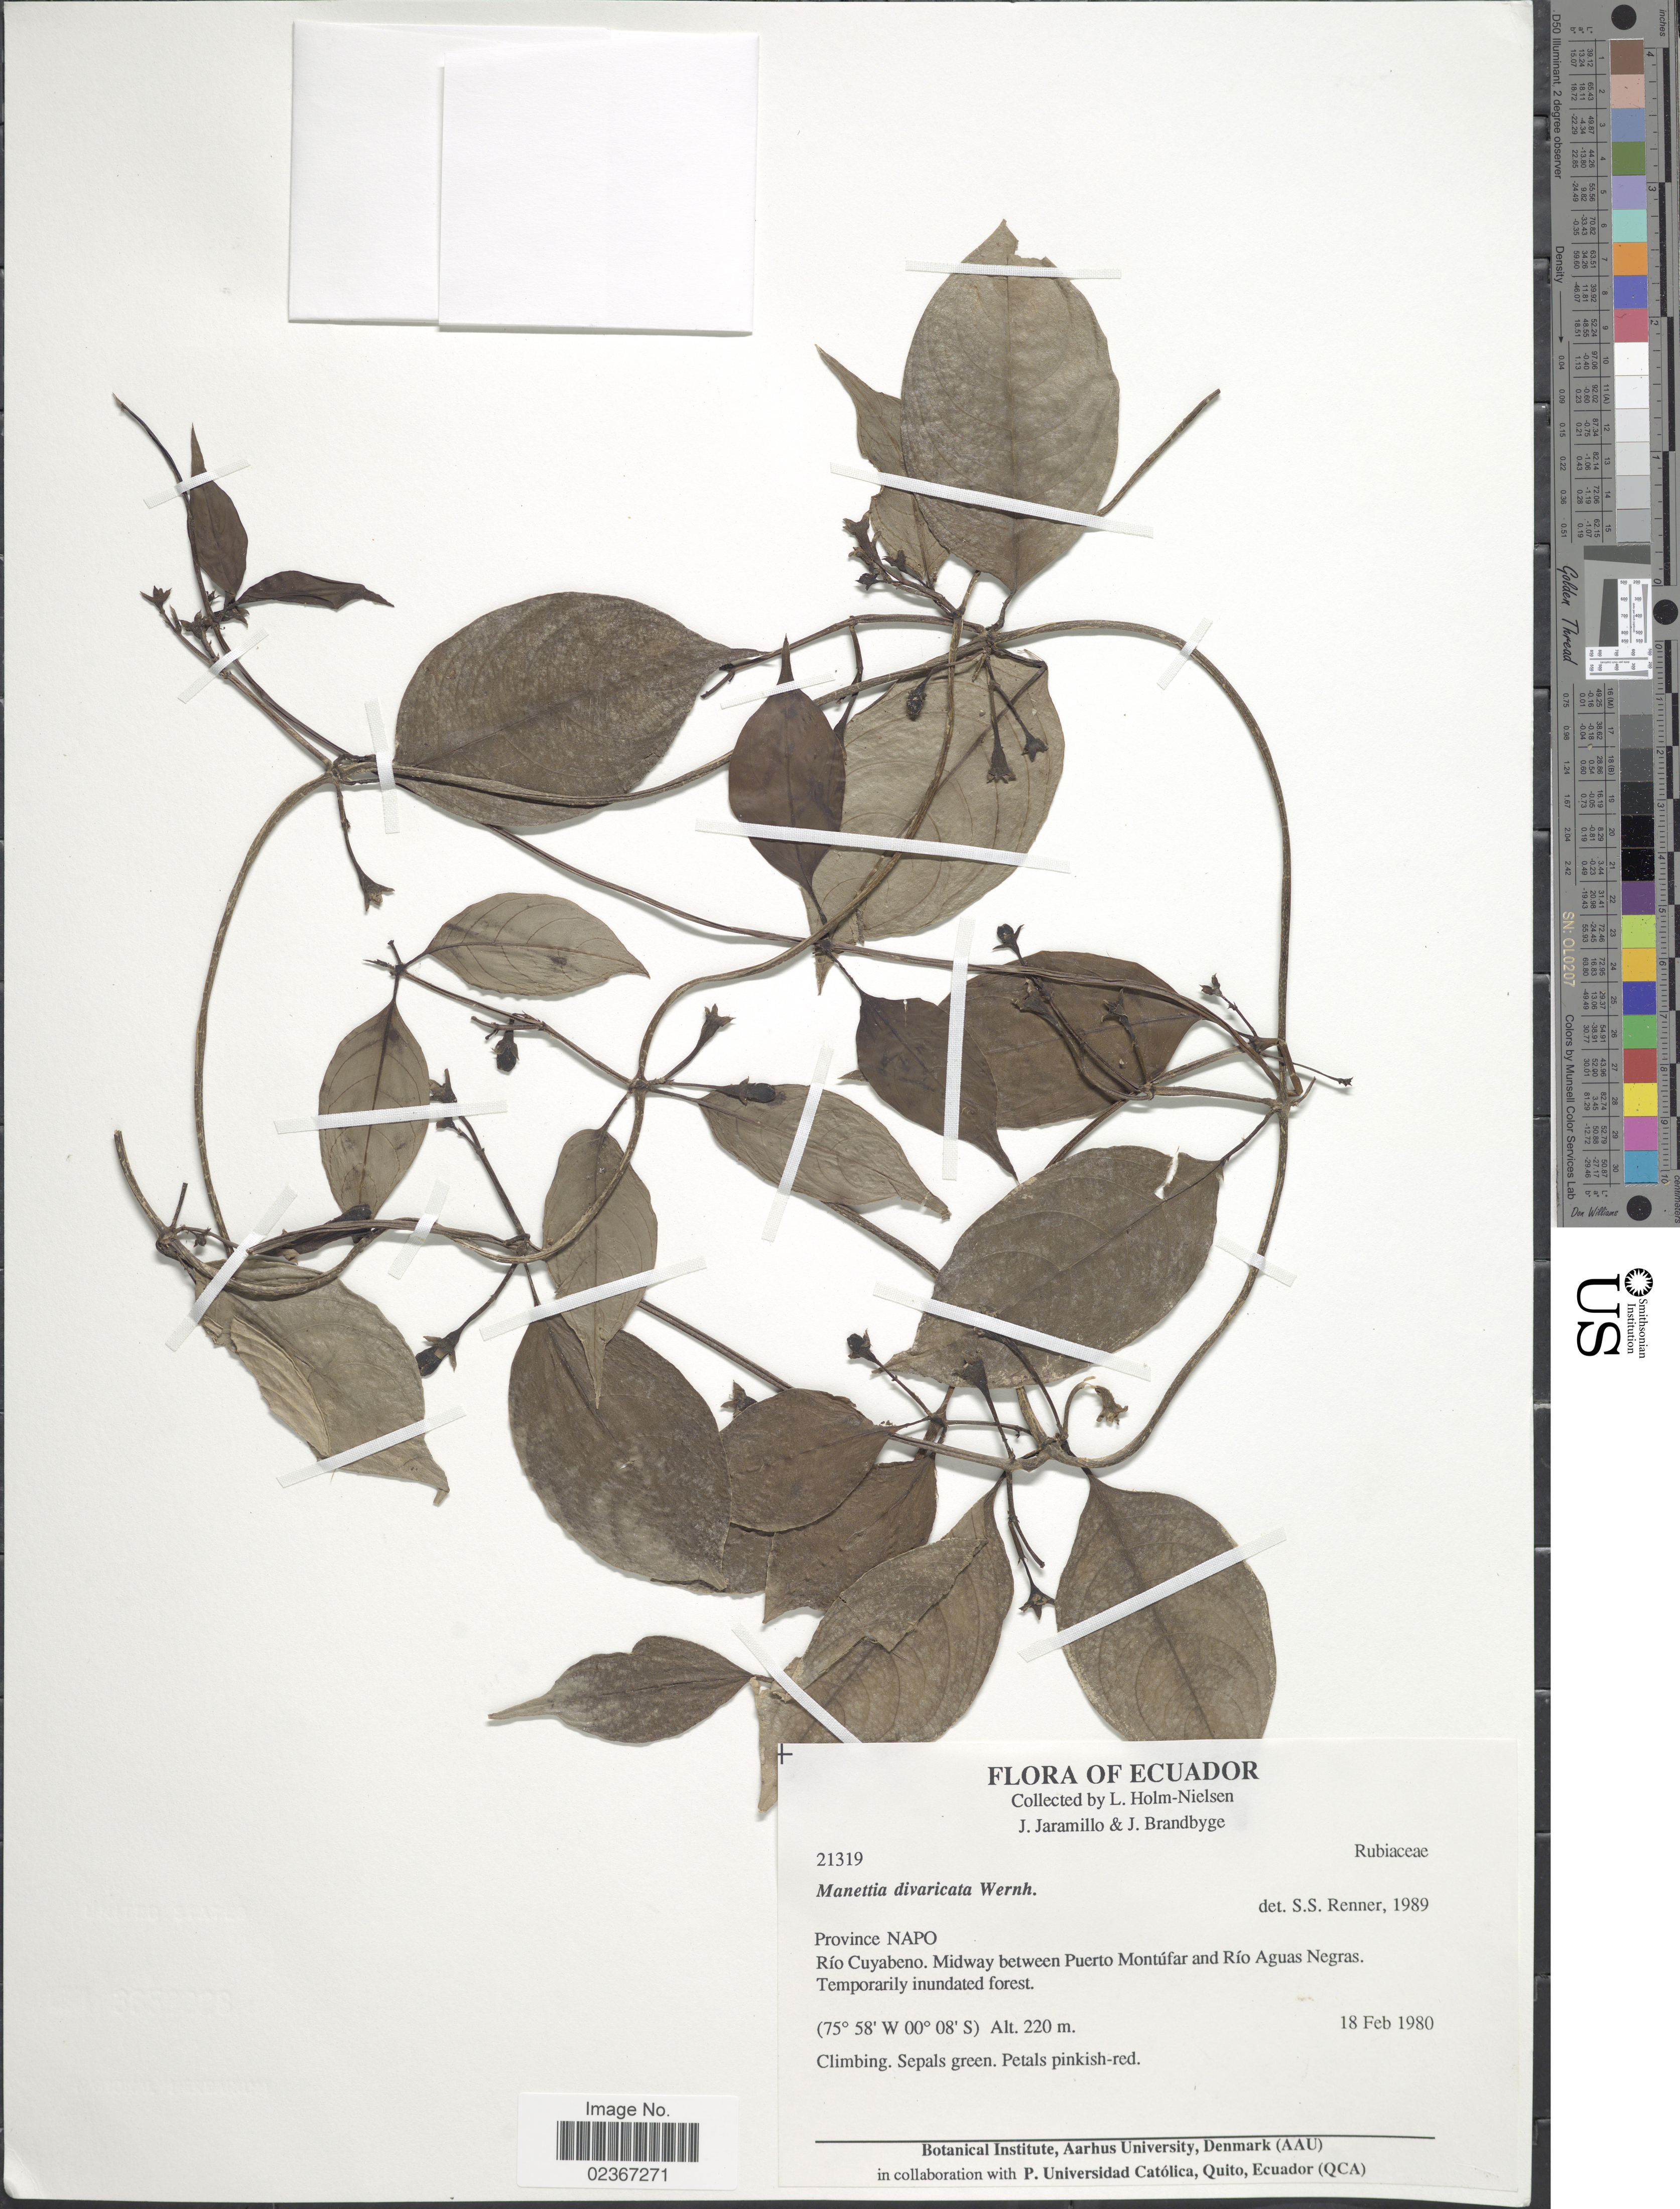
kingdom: Plantae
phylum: Tracheophyta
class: Magnoliopsida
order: Gentianales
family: Rubiaceae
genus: Manettia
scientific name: Manettia divaricata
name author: Wernham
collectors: L. Holm-Nielsen, J. Jaramillo & J. Brandbyge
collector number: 21319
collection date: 1980-02-18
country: Ecuador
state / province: Napo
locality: Province Napo. Rio Cuyabeno. Midway between Puerto Montufar and Rio Aguas Negras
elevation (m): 220